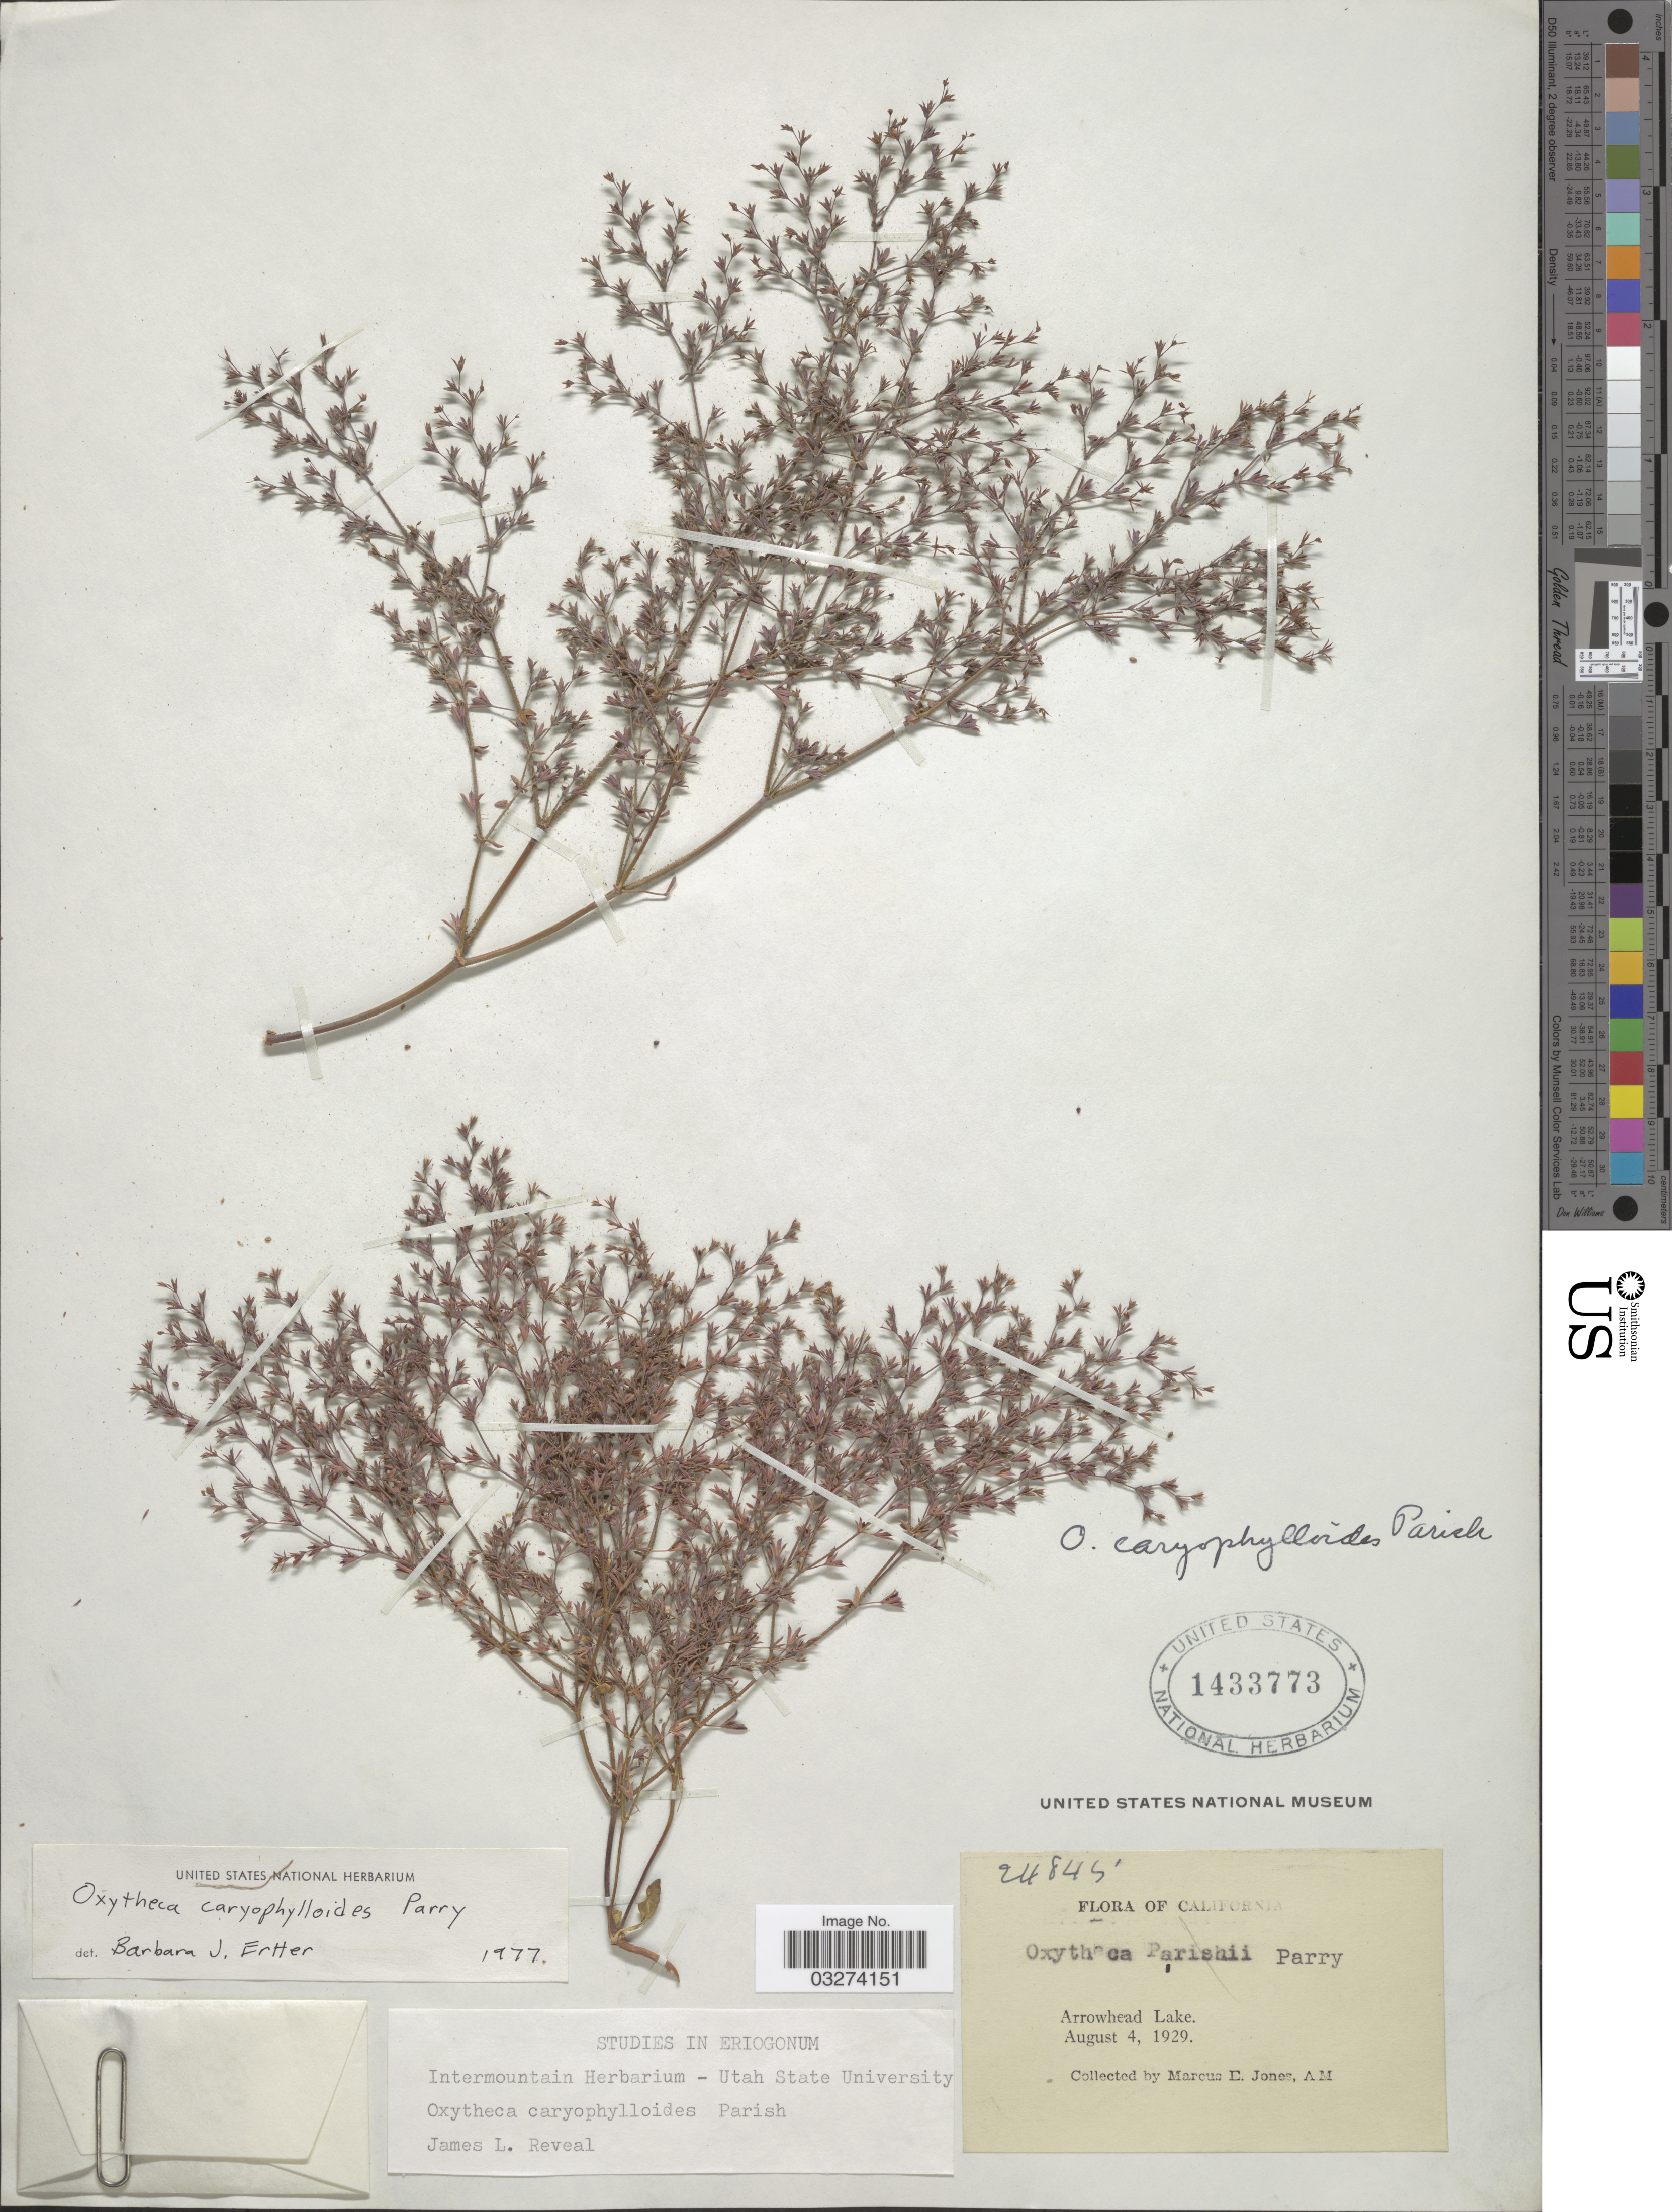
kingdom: Plantae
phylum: Tracheophyta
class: Magnoliopsida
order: Caryophyllales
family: Polygonaceae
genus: Sidotheca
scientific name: Sidotheca caryophylloides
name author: (Parry) Reveal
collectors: M. E. Jones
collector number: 24845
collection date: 1929-08-04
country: United States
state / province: California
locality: Arrowhead Lake.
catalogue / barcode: US 1433773